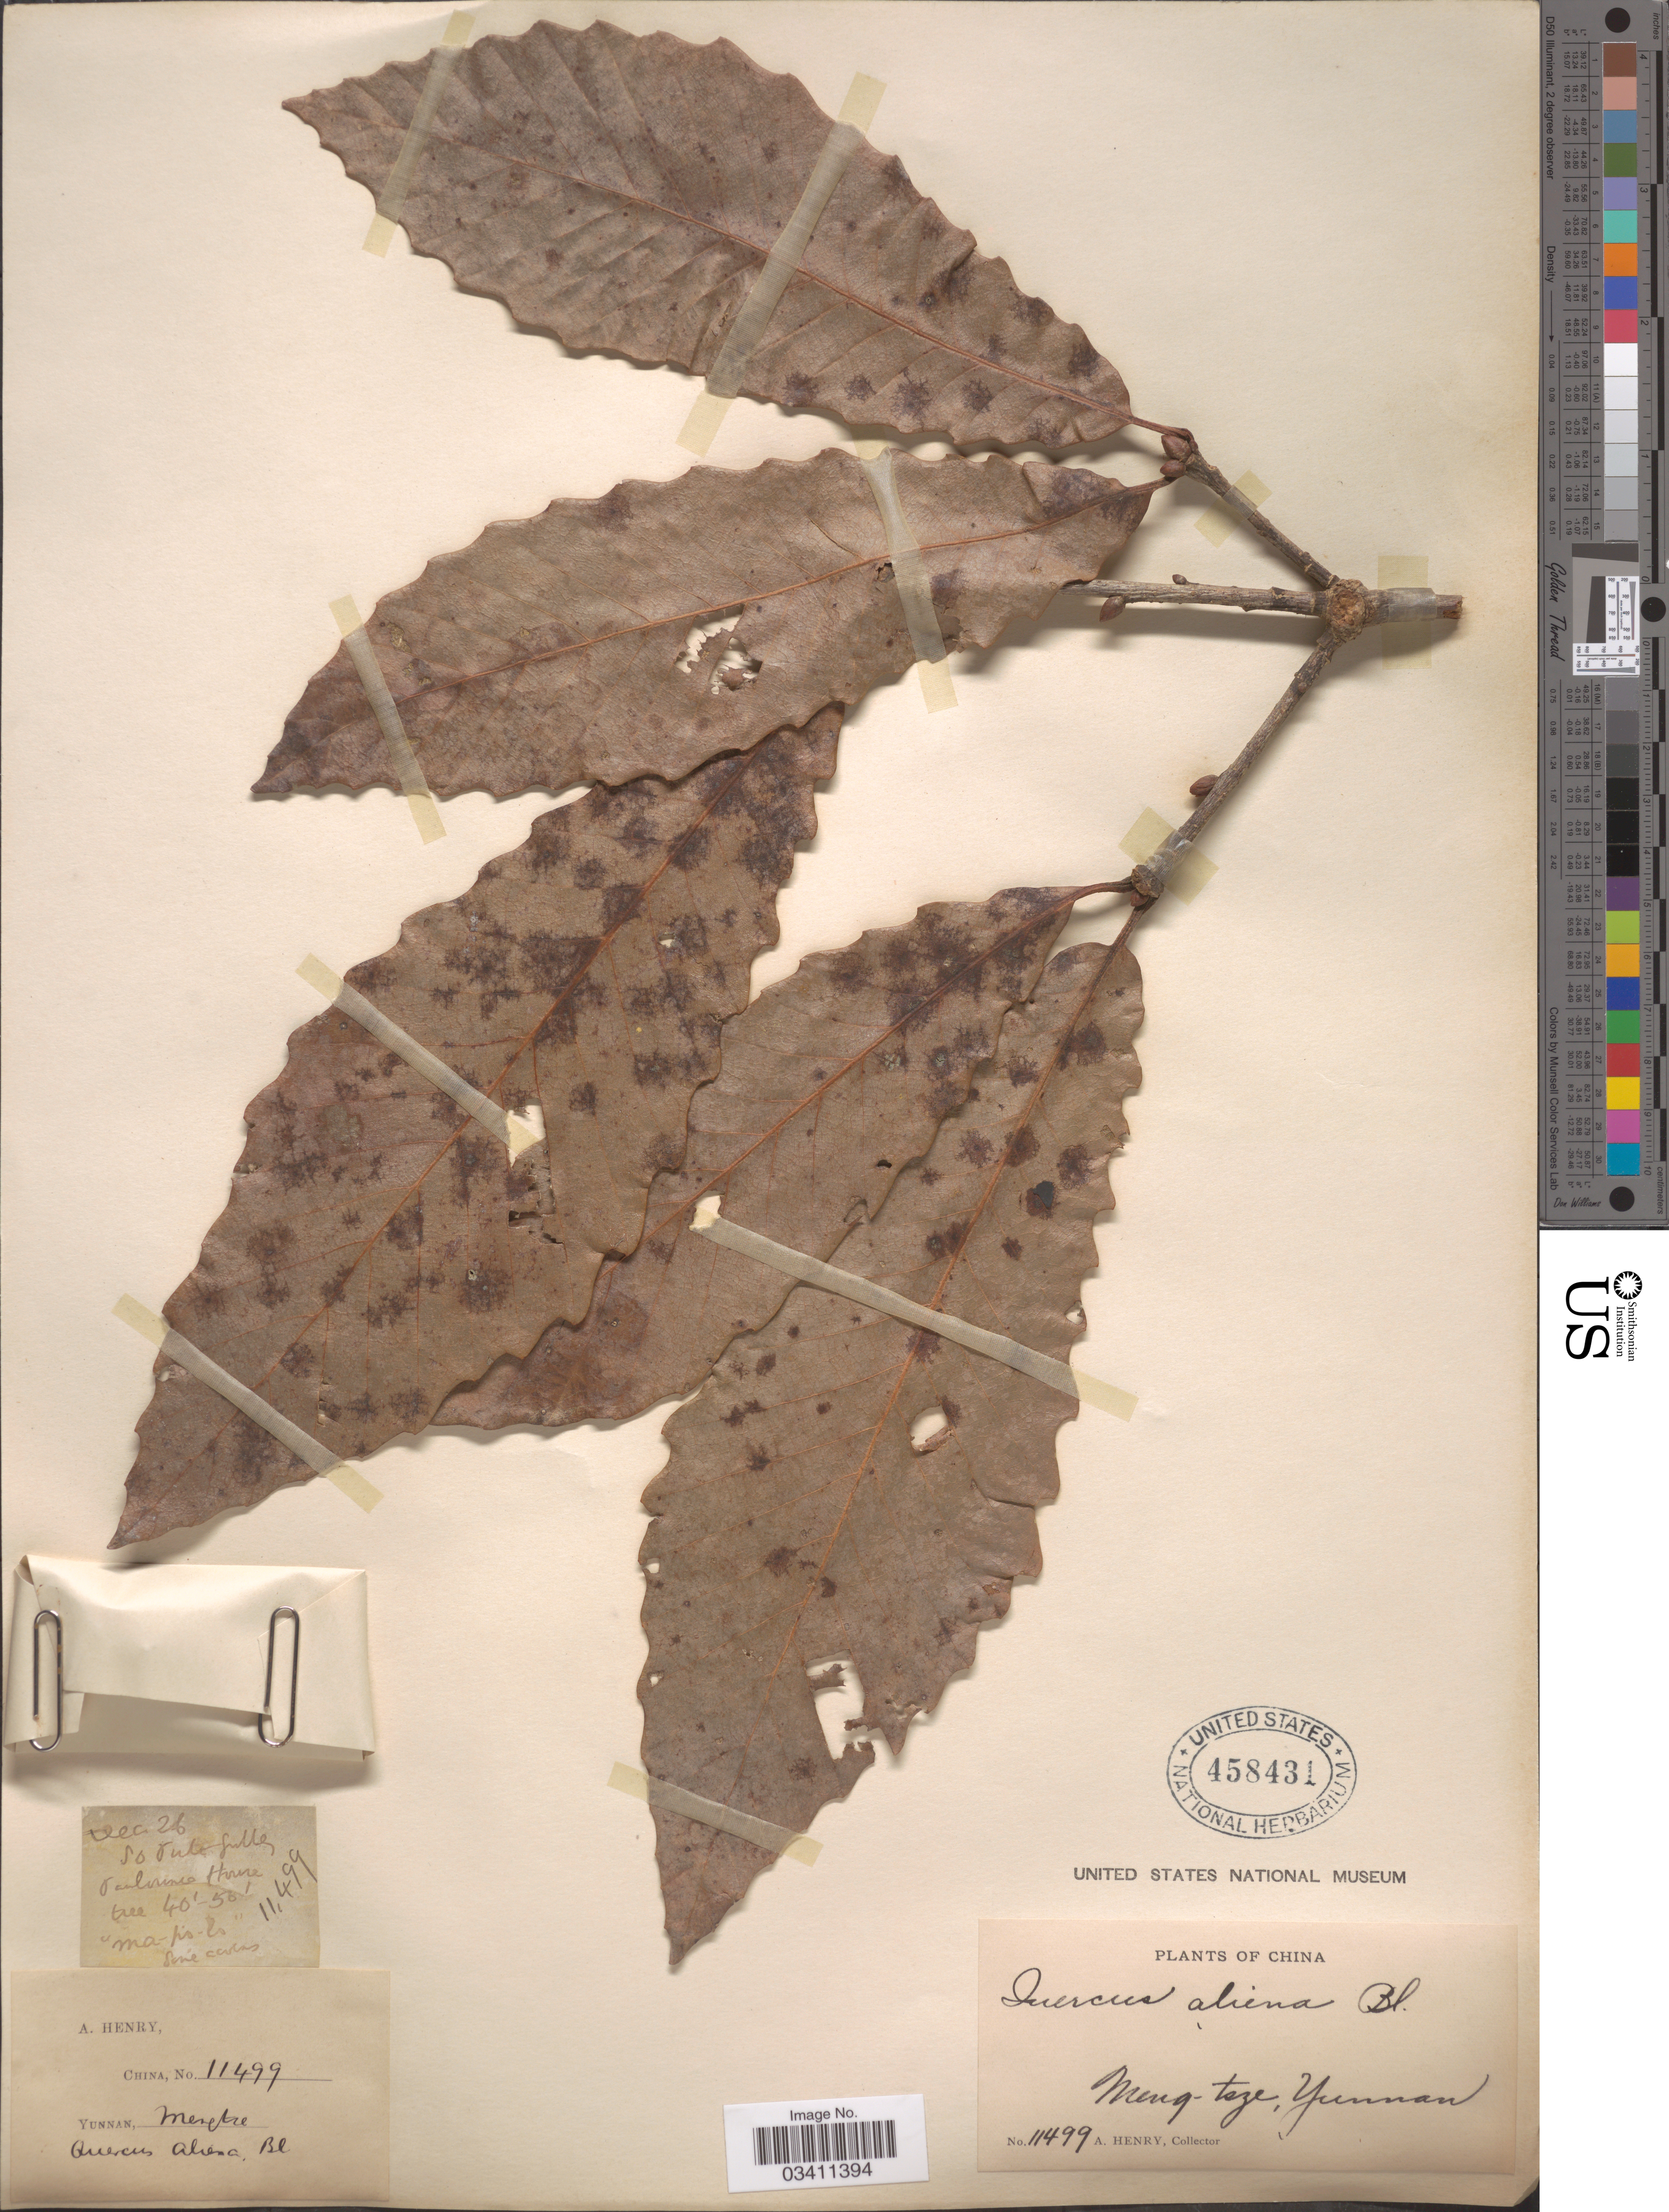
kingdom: Plantae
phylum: Tracheophyta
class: Magnoliopsida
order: Fagales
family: Fagaceae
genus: Quercus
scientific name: Quercus aliena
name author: Blume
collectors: A. Henry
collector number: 11499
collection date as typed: Transcribed d/m/y: /12/26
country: China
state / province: Yunnan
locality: Meng-tsze. So Puti gulley.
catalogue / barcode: US 458431